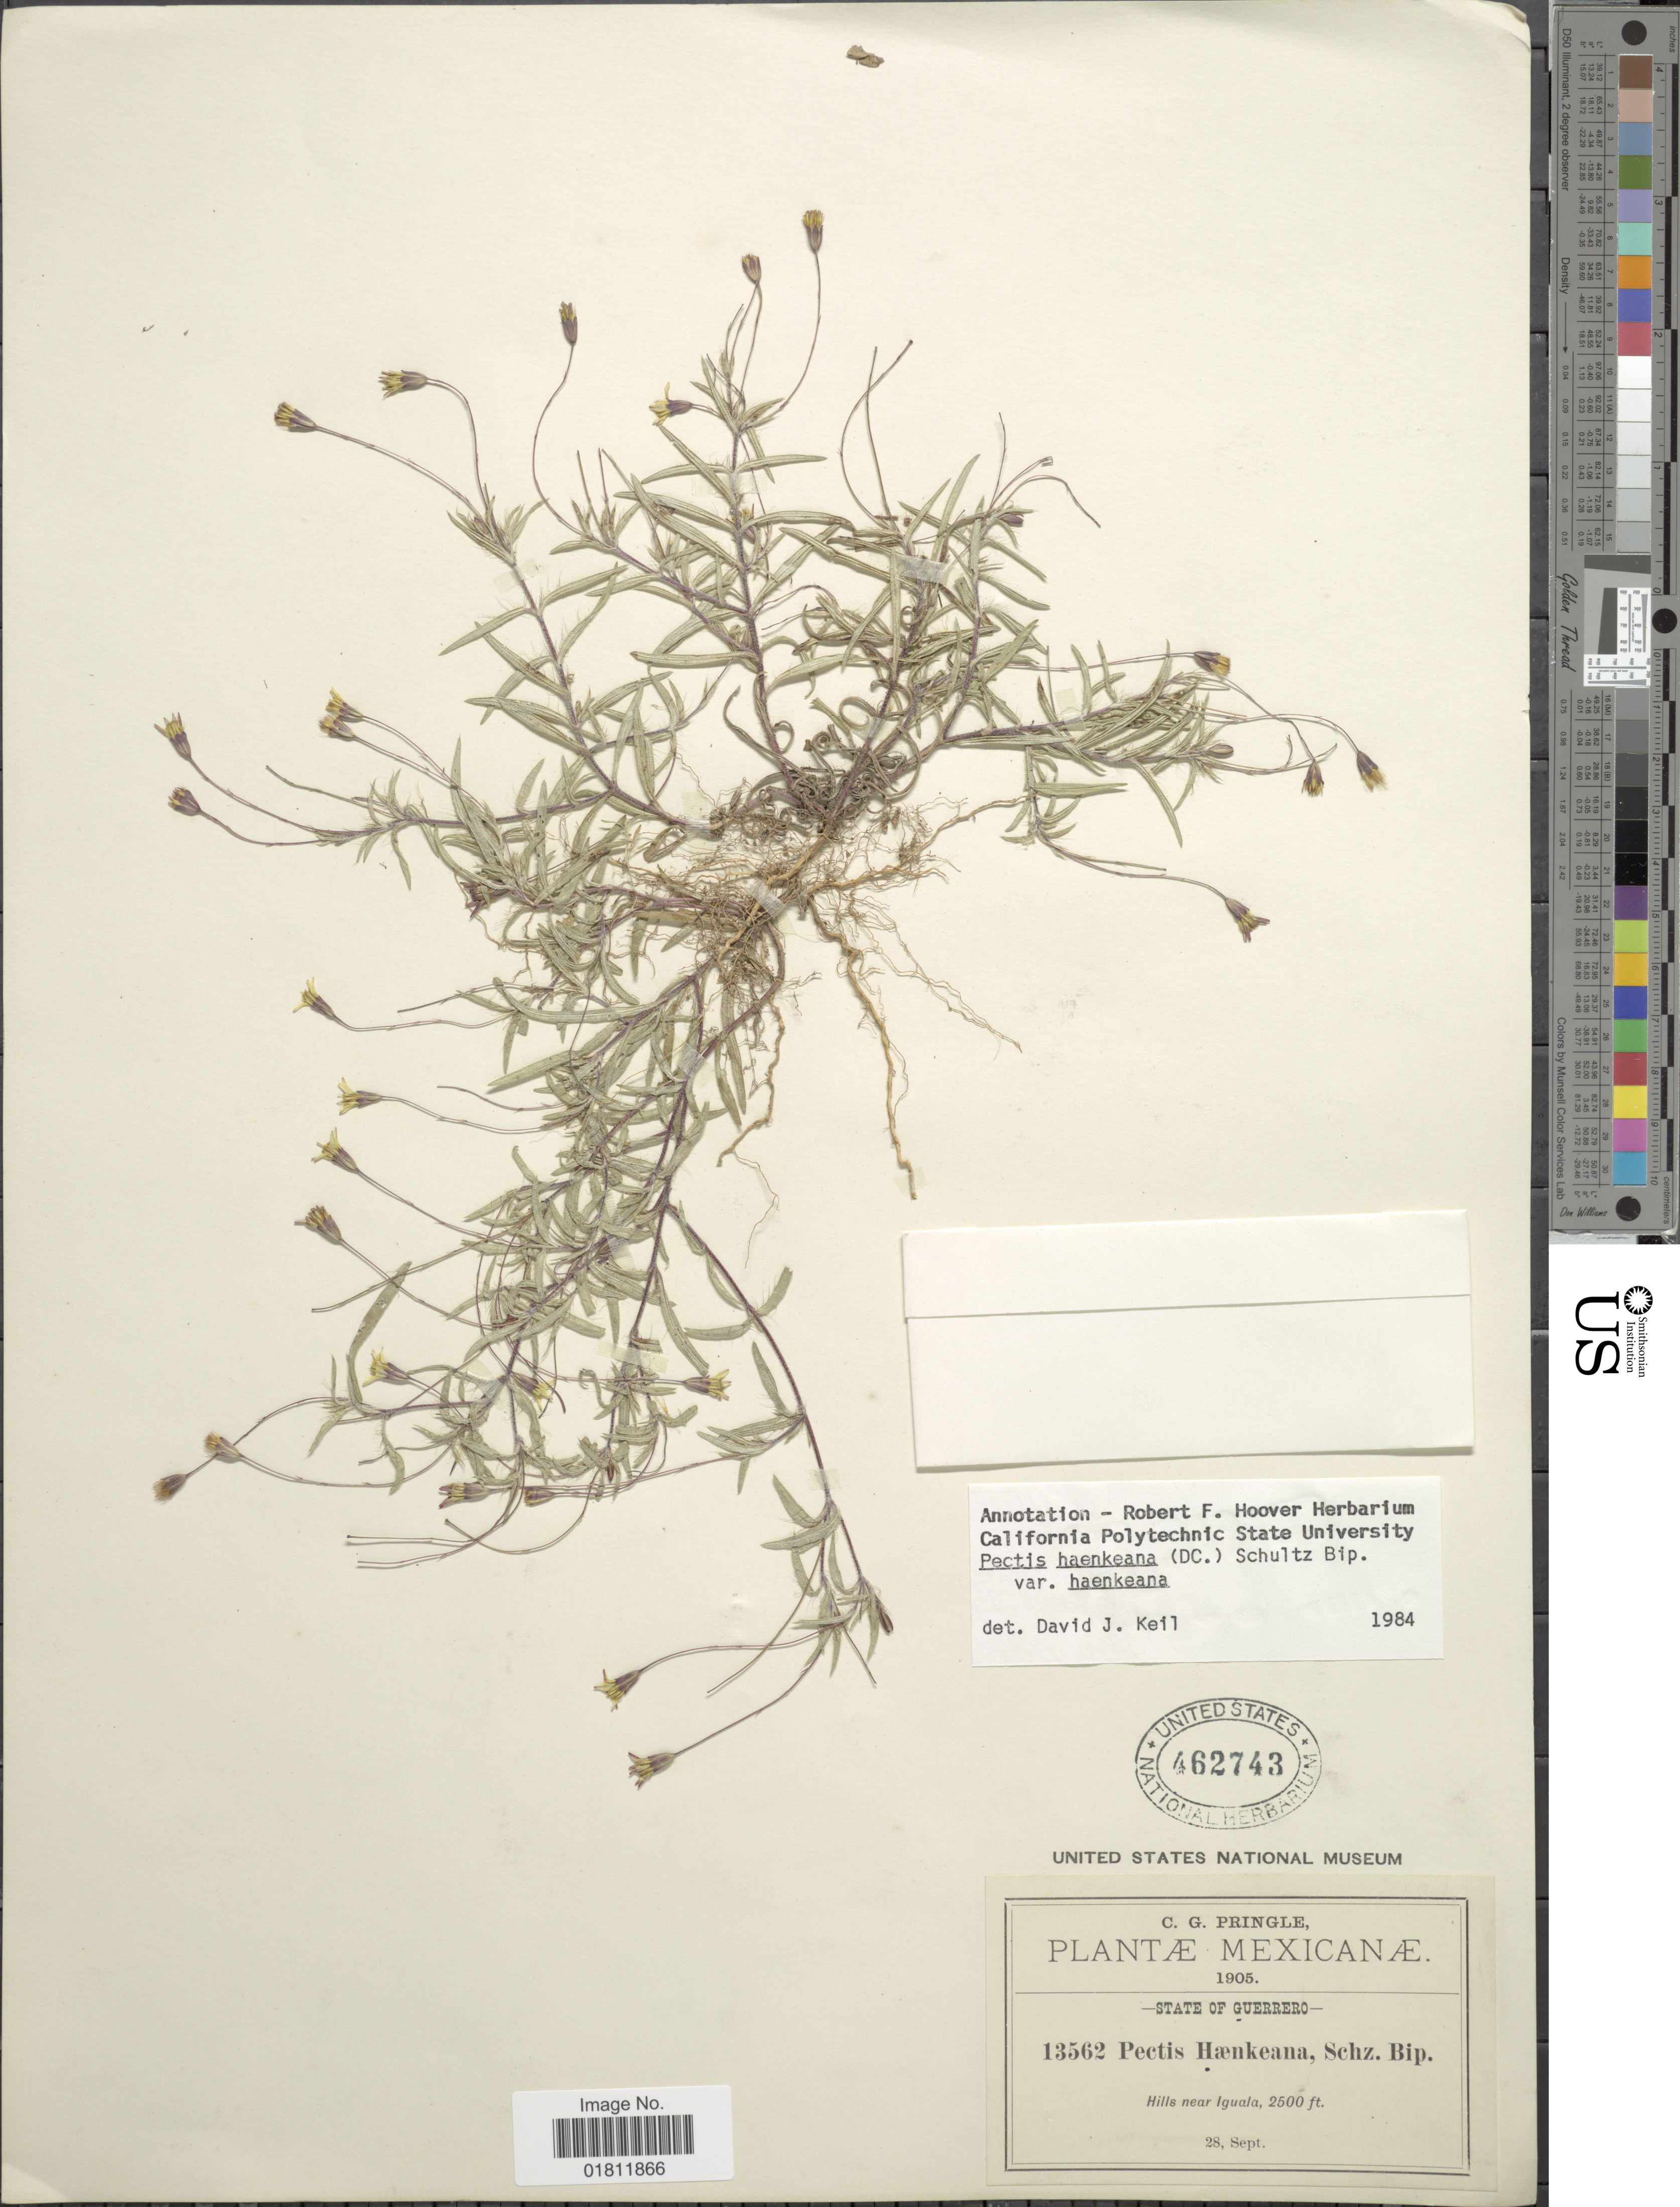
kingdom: Plantae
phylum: Tracheophyta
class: Magnoliopsida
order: Asterales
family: Asteraceae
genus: Pectis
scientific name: Pectis haenkeana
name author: (DC.) Sch. Bip.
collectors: C. G. Pringle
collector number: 13562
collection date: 1905-09-28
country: Mexico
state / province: Guerrero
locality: State of Guerrero. Hills near Iguala.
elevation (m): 762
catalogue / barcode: US 462743